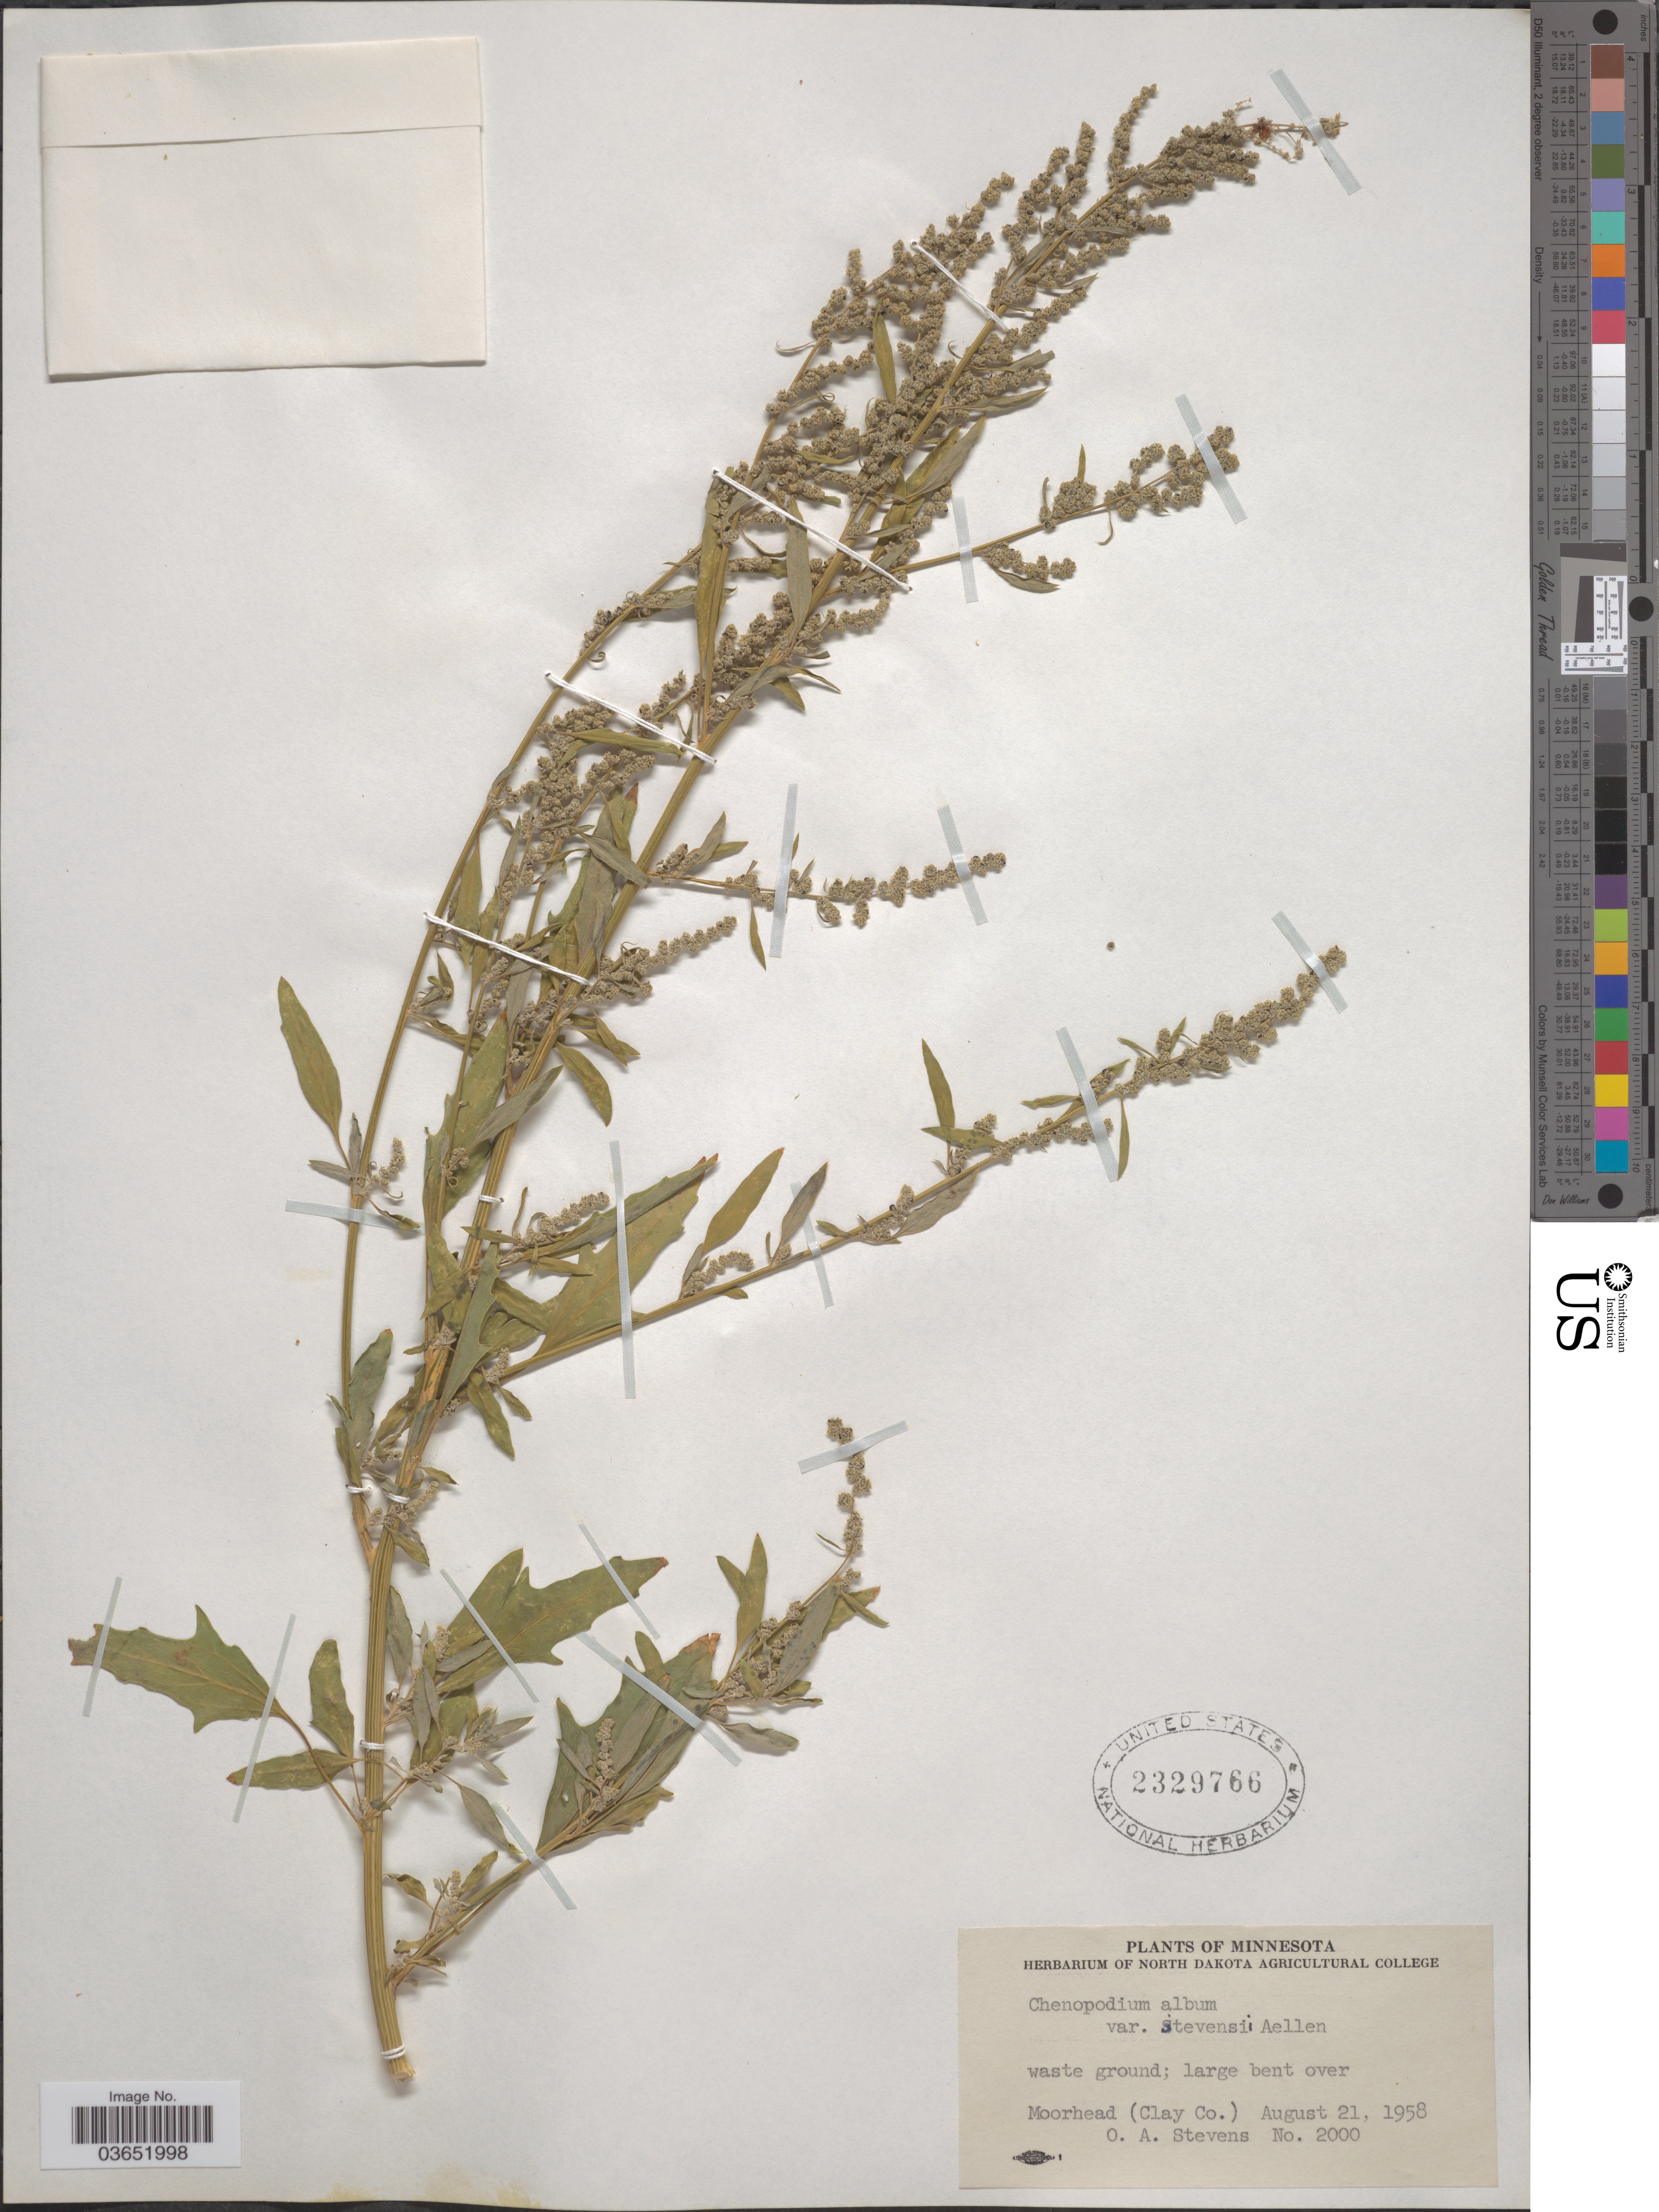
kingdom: Plantae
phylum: Tracheophyta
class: Magnoliopsida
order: Caryophyllales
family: Amaranthaceae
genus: Chenopodium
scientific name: Chenopodium album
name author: L.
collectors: O. A. Stevens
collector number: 2000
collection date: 1958-08-21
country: United States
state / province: Minnesota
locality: Moorhead (Clay Co.).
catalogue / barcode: US 2329766